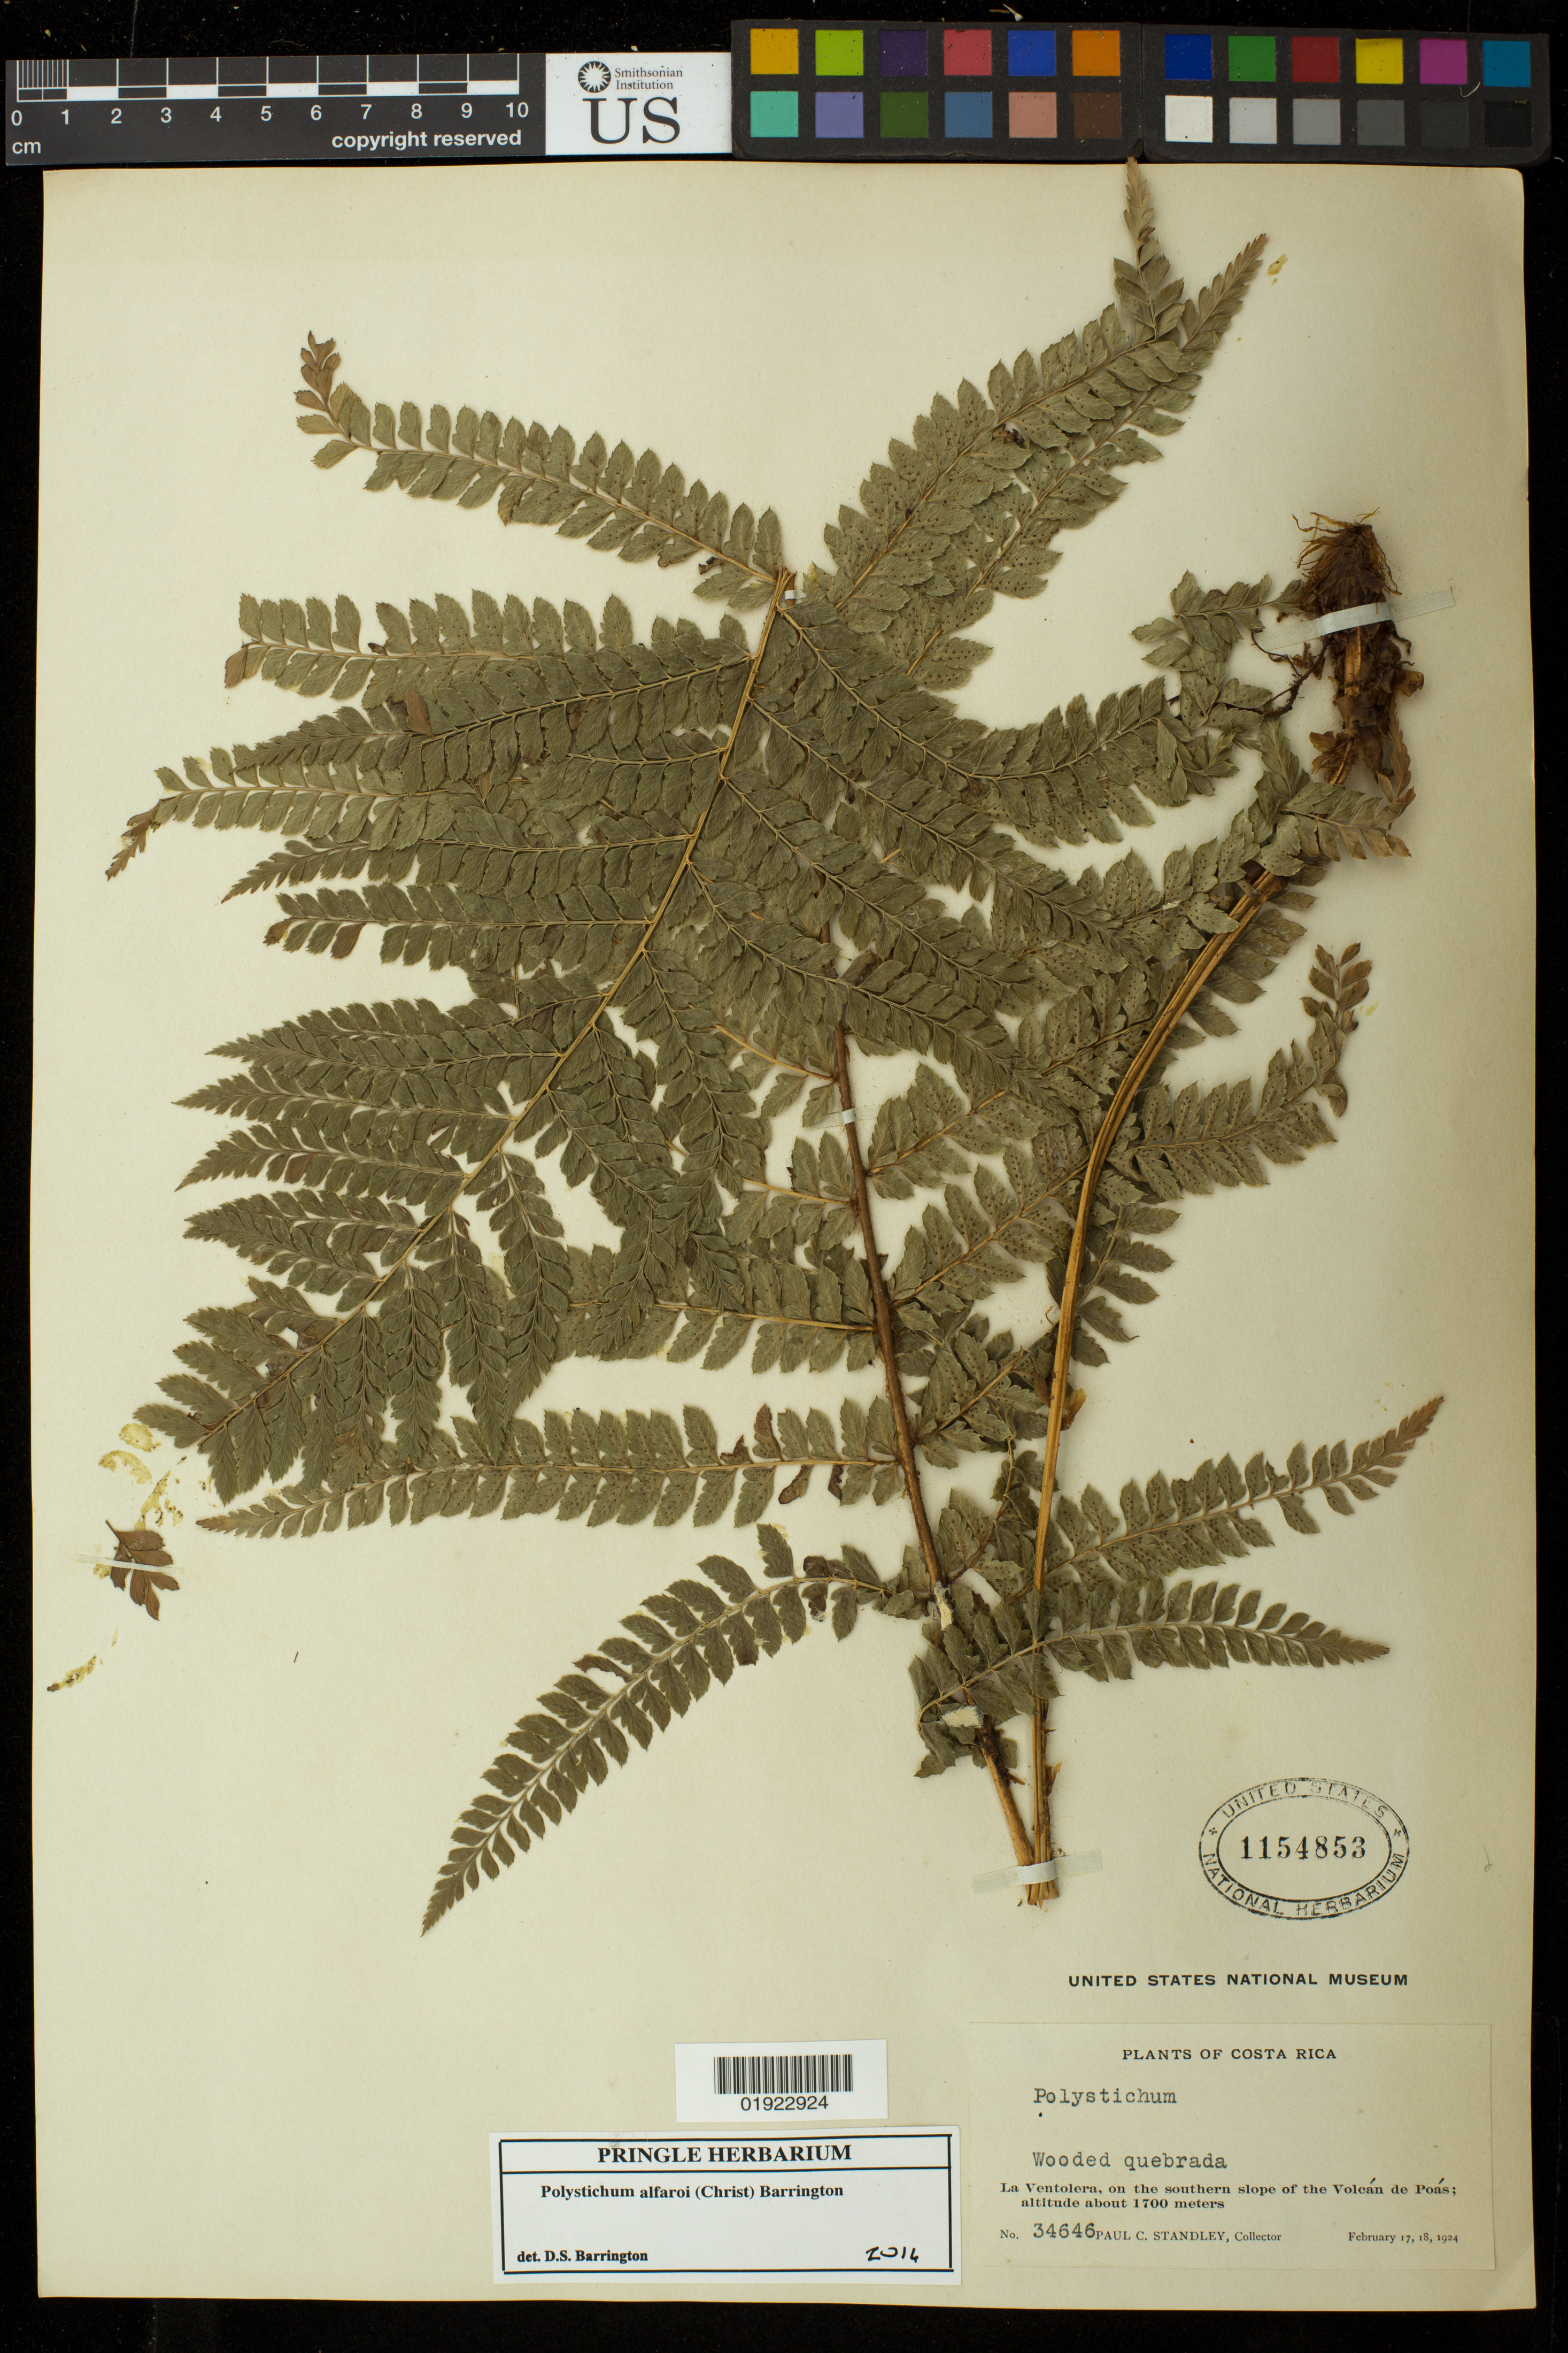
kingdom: Plantae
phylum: Tracheophyta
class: Polypodiopsida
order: Polypodiales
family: Dryopteridaceae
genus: Polystichum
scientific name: Polystichum alfaroi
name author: (Christ) Barrington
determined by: Barrington, D. S., Curator (VT), University of Vermont (UNITED STATES)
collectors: P. C. Standley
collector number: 34646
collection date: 1924-02-17/1924-02-18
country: Costa Rica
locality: La Ventolera, on the southern slope of the Volcan de Poas.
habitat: Wooded quebrada.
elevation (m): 1700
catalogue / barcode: US 1154853